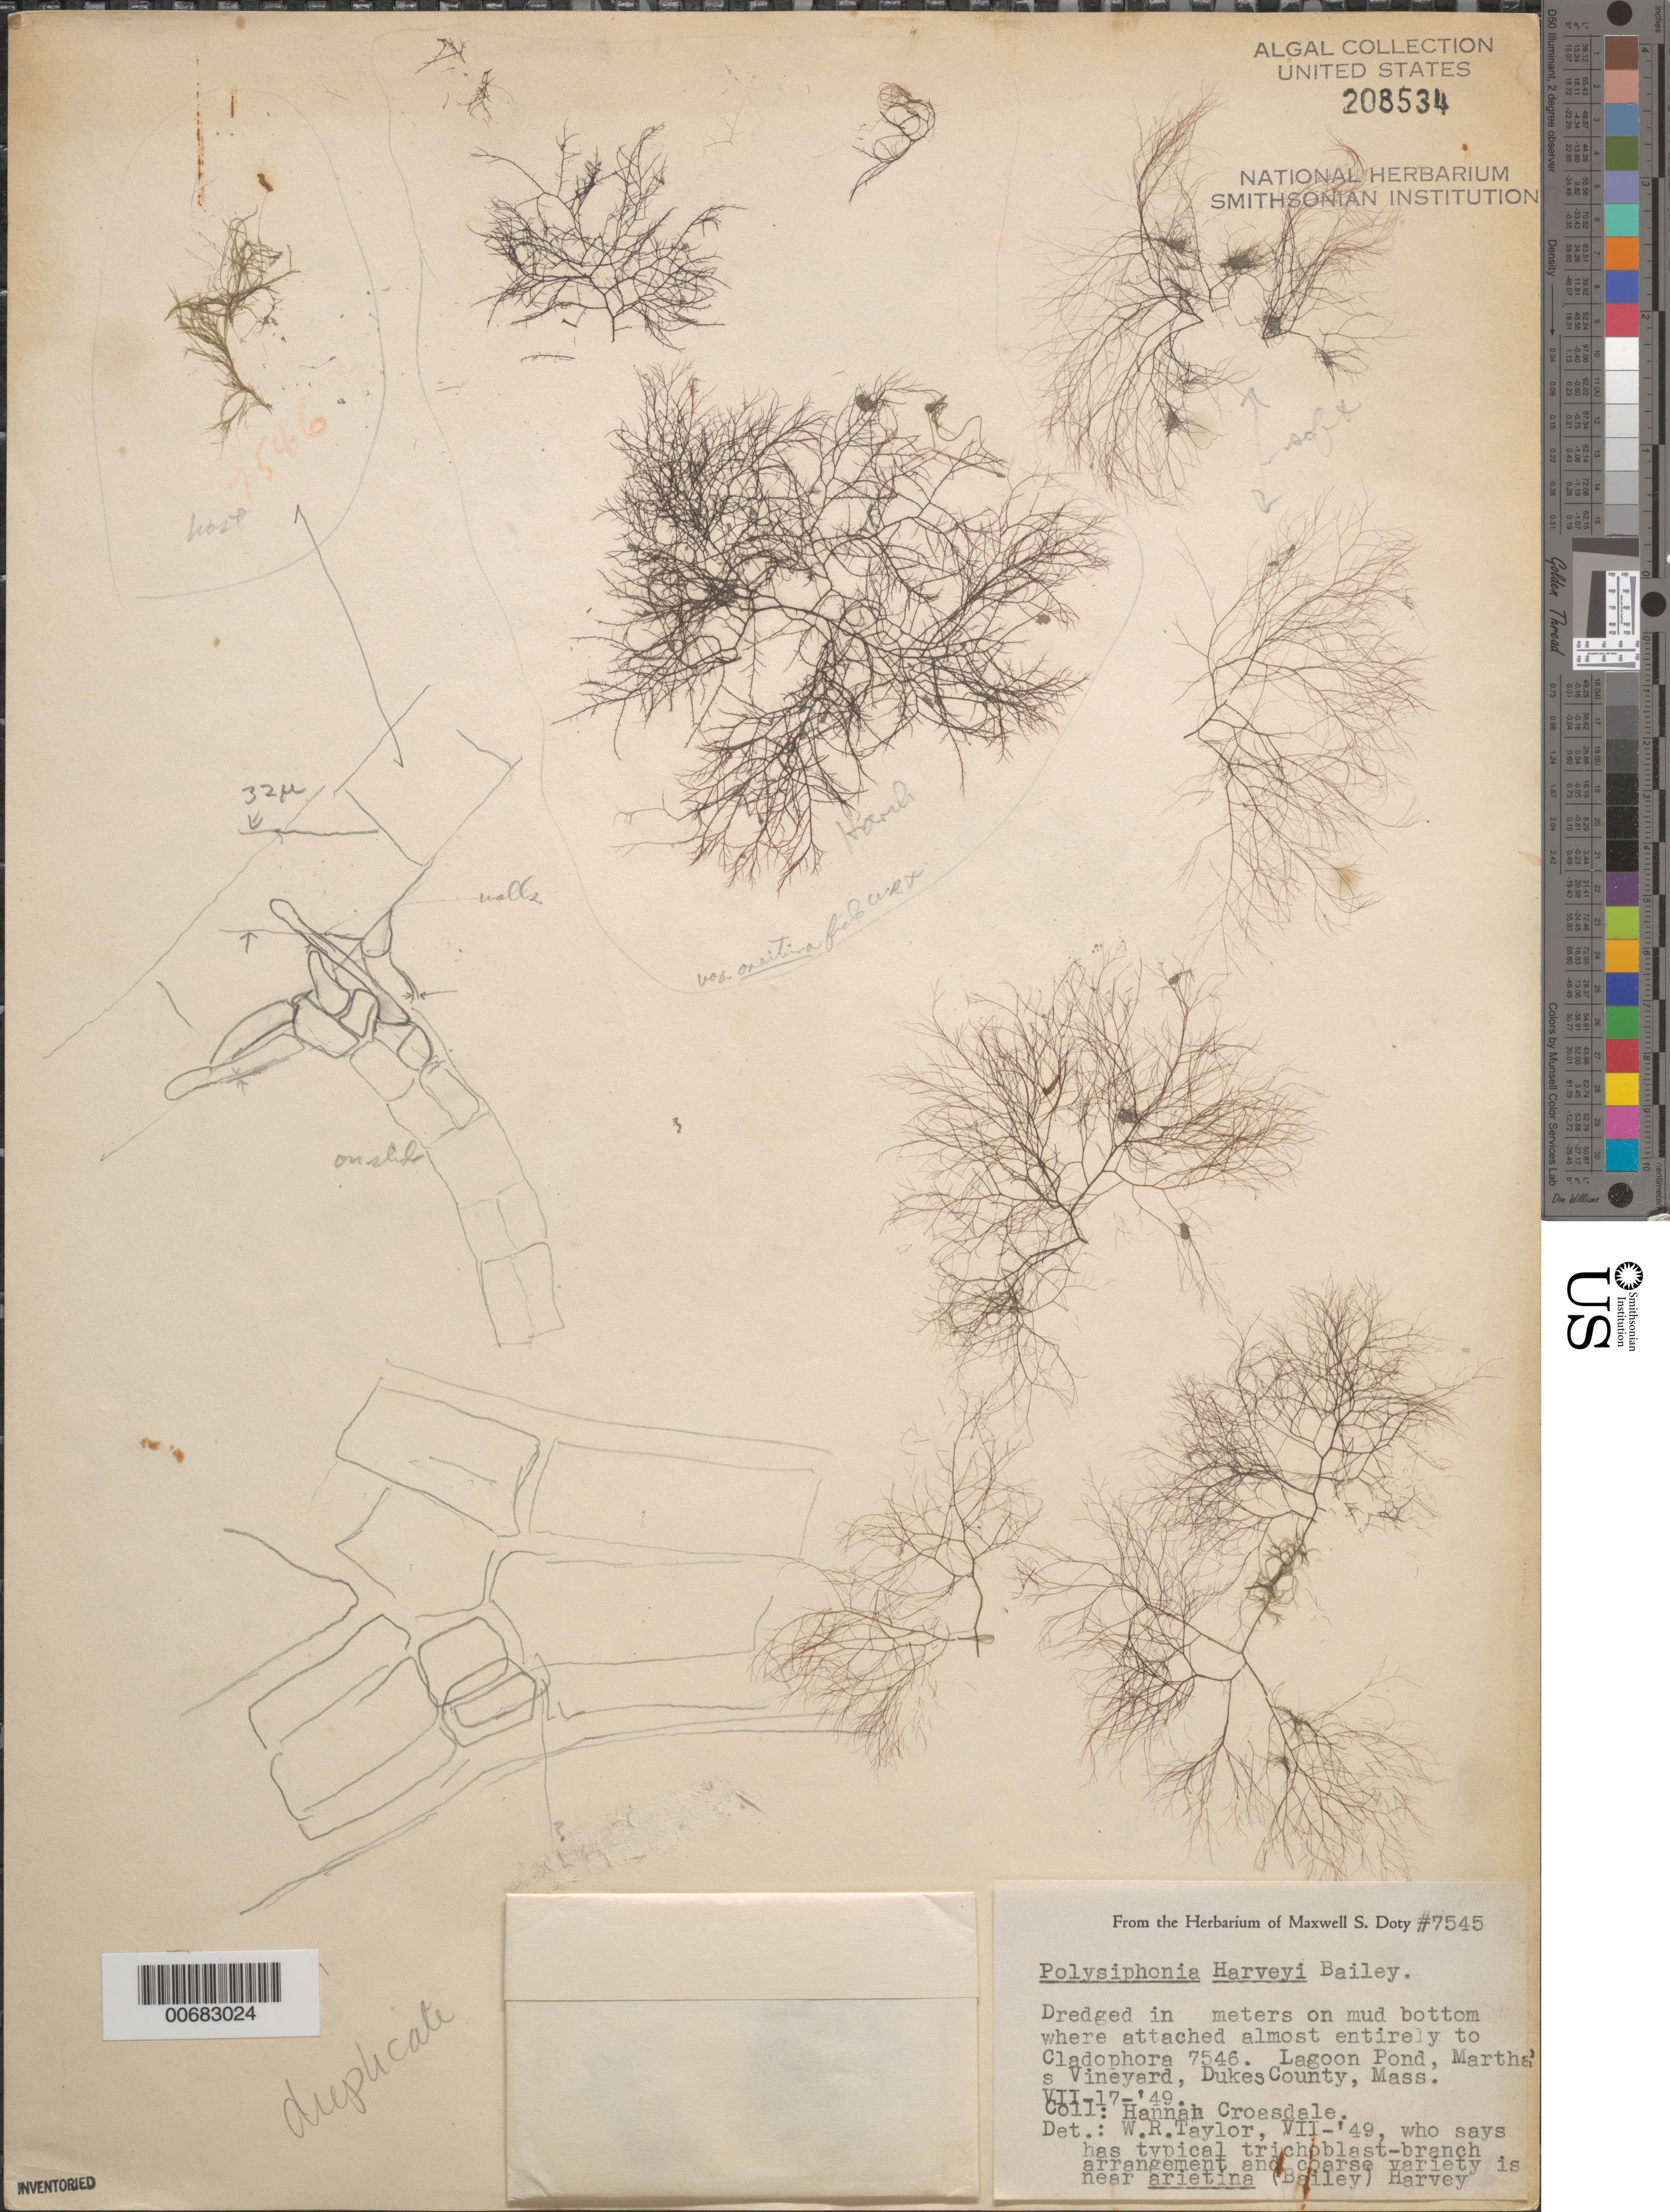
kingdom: Plantae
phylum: Rhodophyta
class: Florideophyceae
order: Ceramiales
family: Rhodomelaceae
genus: Melanothamnus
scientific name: Melanothamnus harveyi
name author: (Bailey) Diaz-Tapia & C.A. Maggs in Diaz-Tapia et al.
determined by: Algae name updating Project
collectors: H. T. Croasdale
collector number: MSD 7545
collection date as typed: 17 Jul 1949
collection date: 1949-07-17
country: United States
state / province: Massachusetts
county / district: Dukes County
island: Martha's Vineyard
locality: Lagoon Pond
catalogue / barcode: US 208534